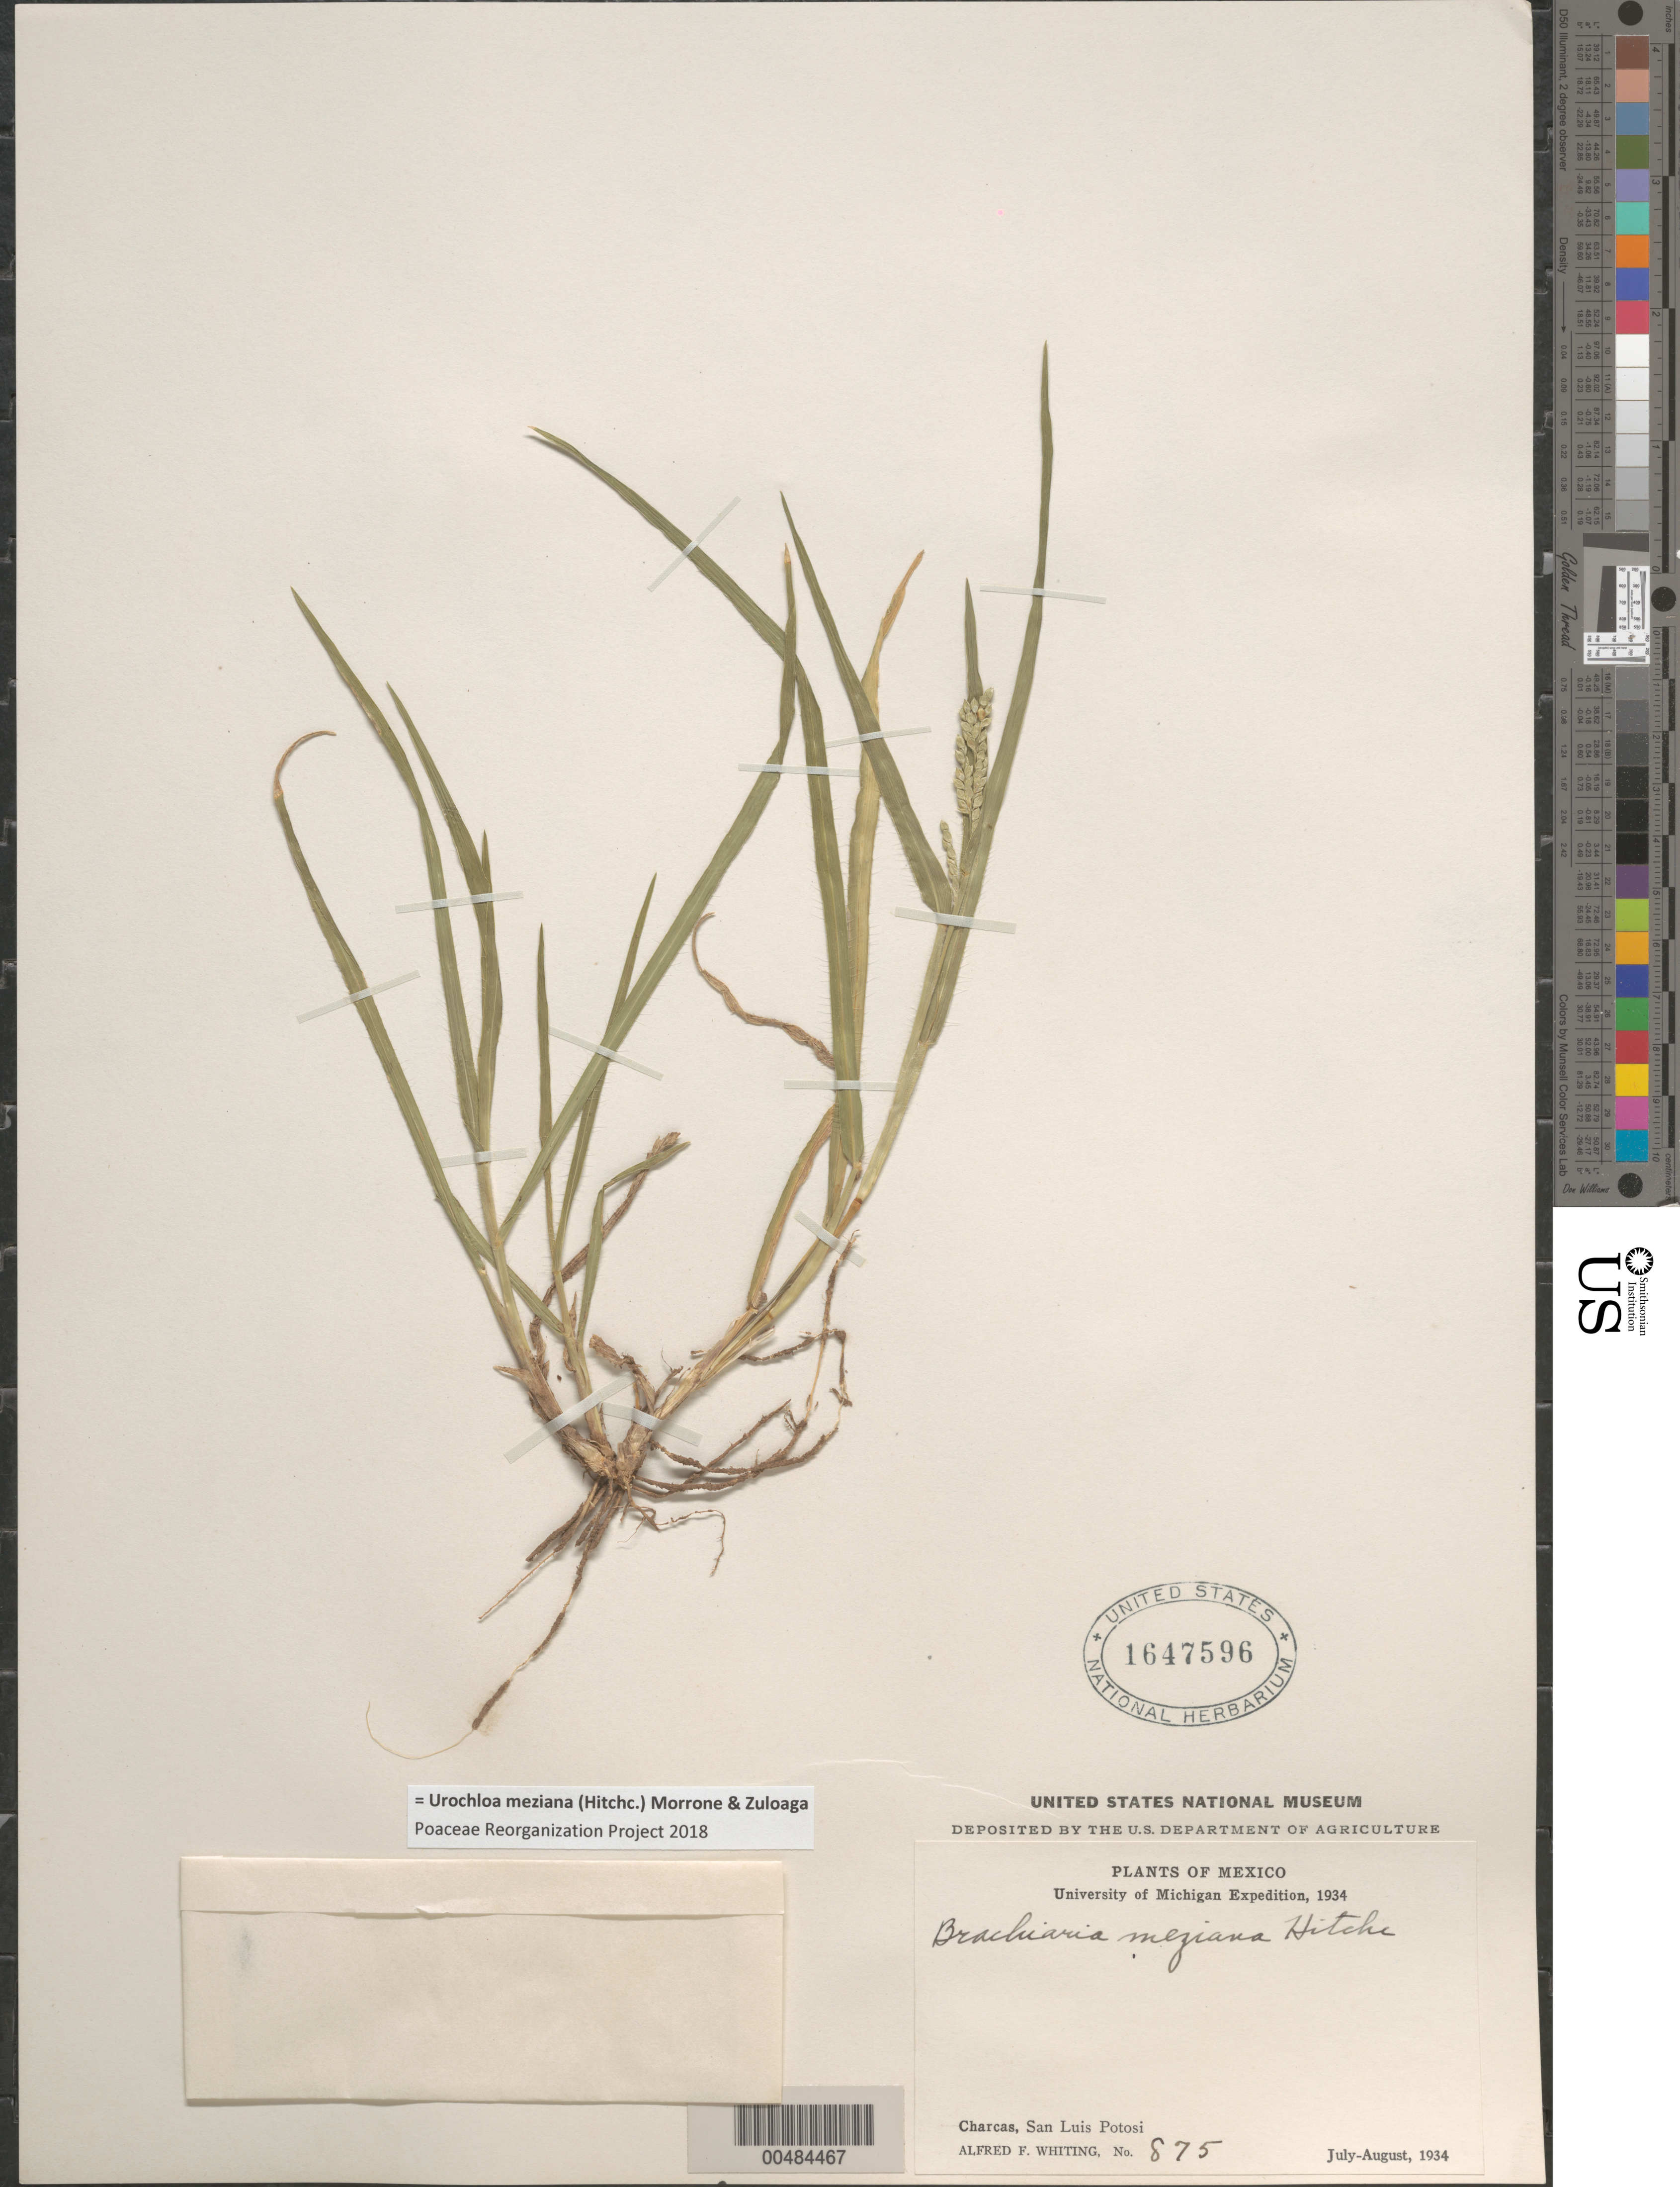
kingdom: Plantae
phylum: Tracheophyta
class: Liliopsida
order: Poales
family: Poaceae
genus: Brachiaria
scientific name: Brachiaria meziana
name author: Hitchc.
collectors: A. F. Whiting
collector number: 875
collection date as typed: Jul 1934 to Aug 1934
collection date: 1934-07/1934-08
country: Mexico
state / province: San Luis Potosi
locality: Charcas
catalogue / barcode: US 1647596